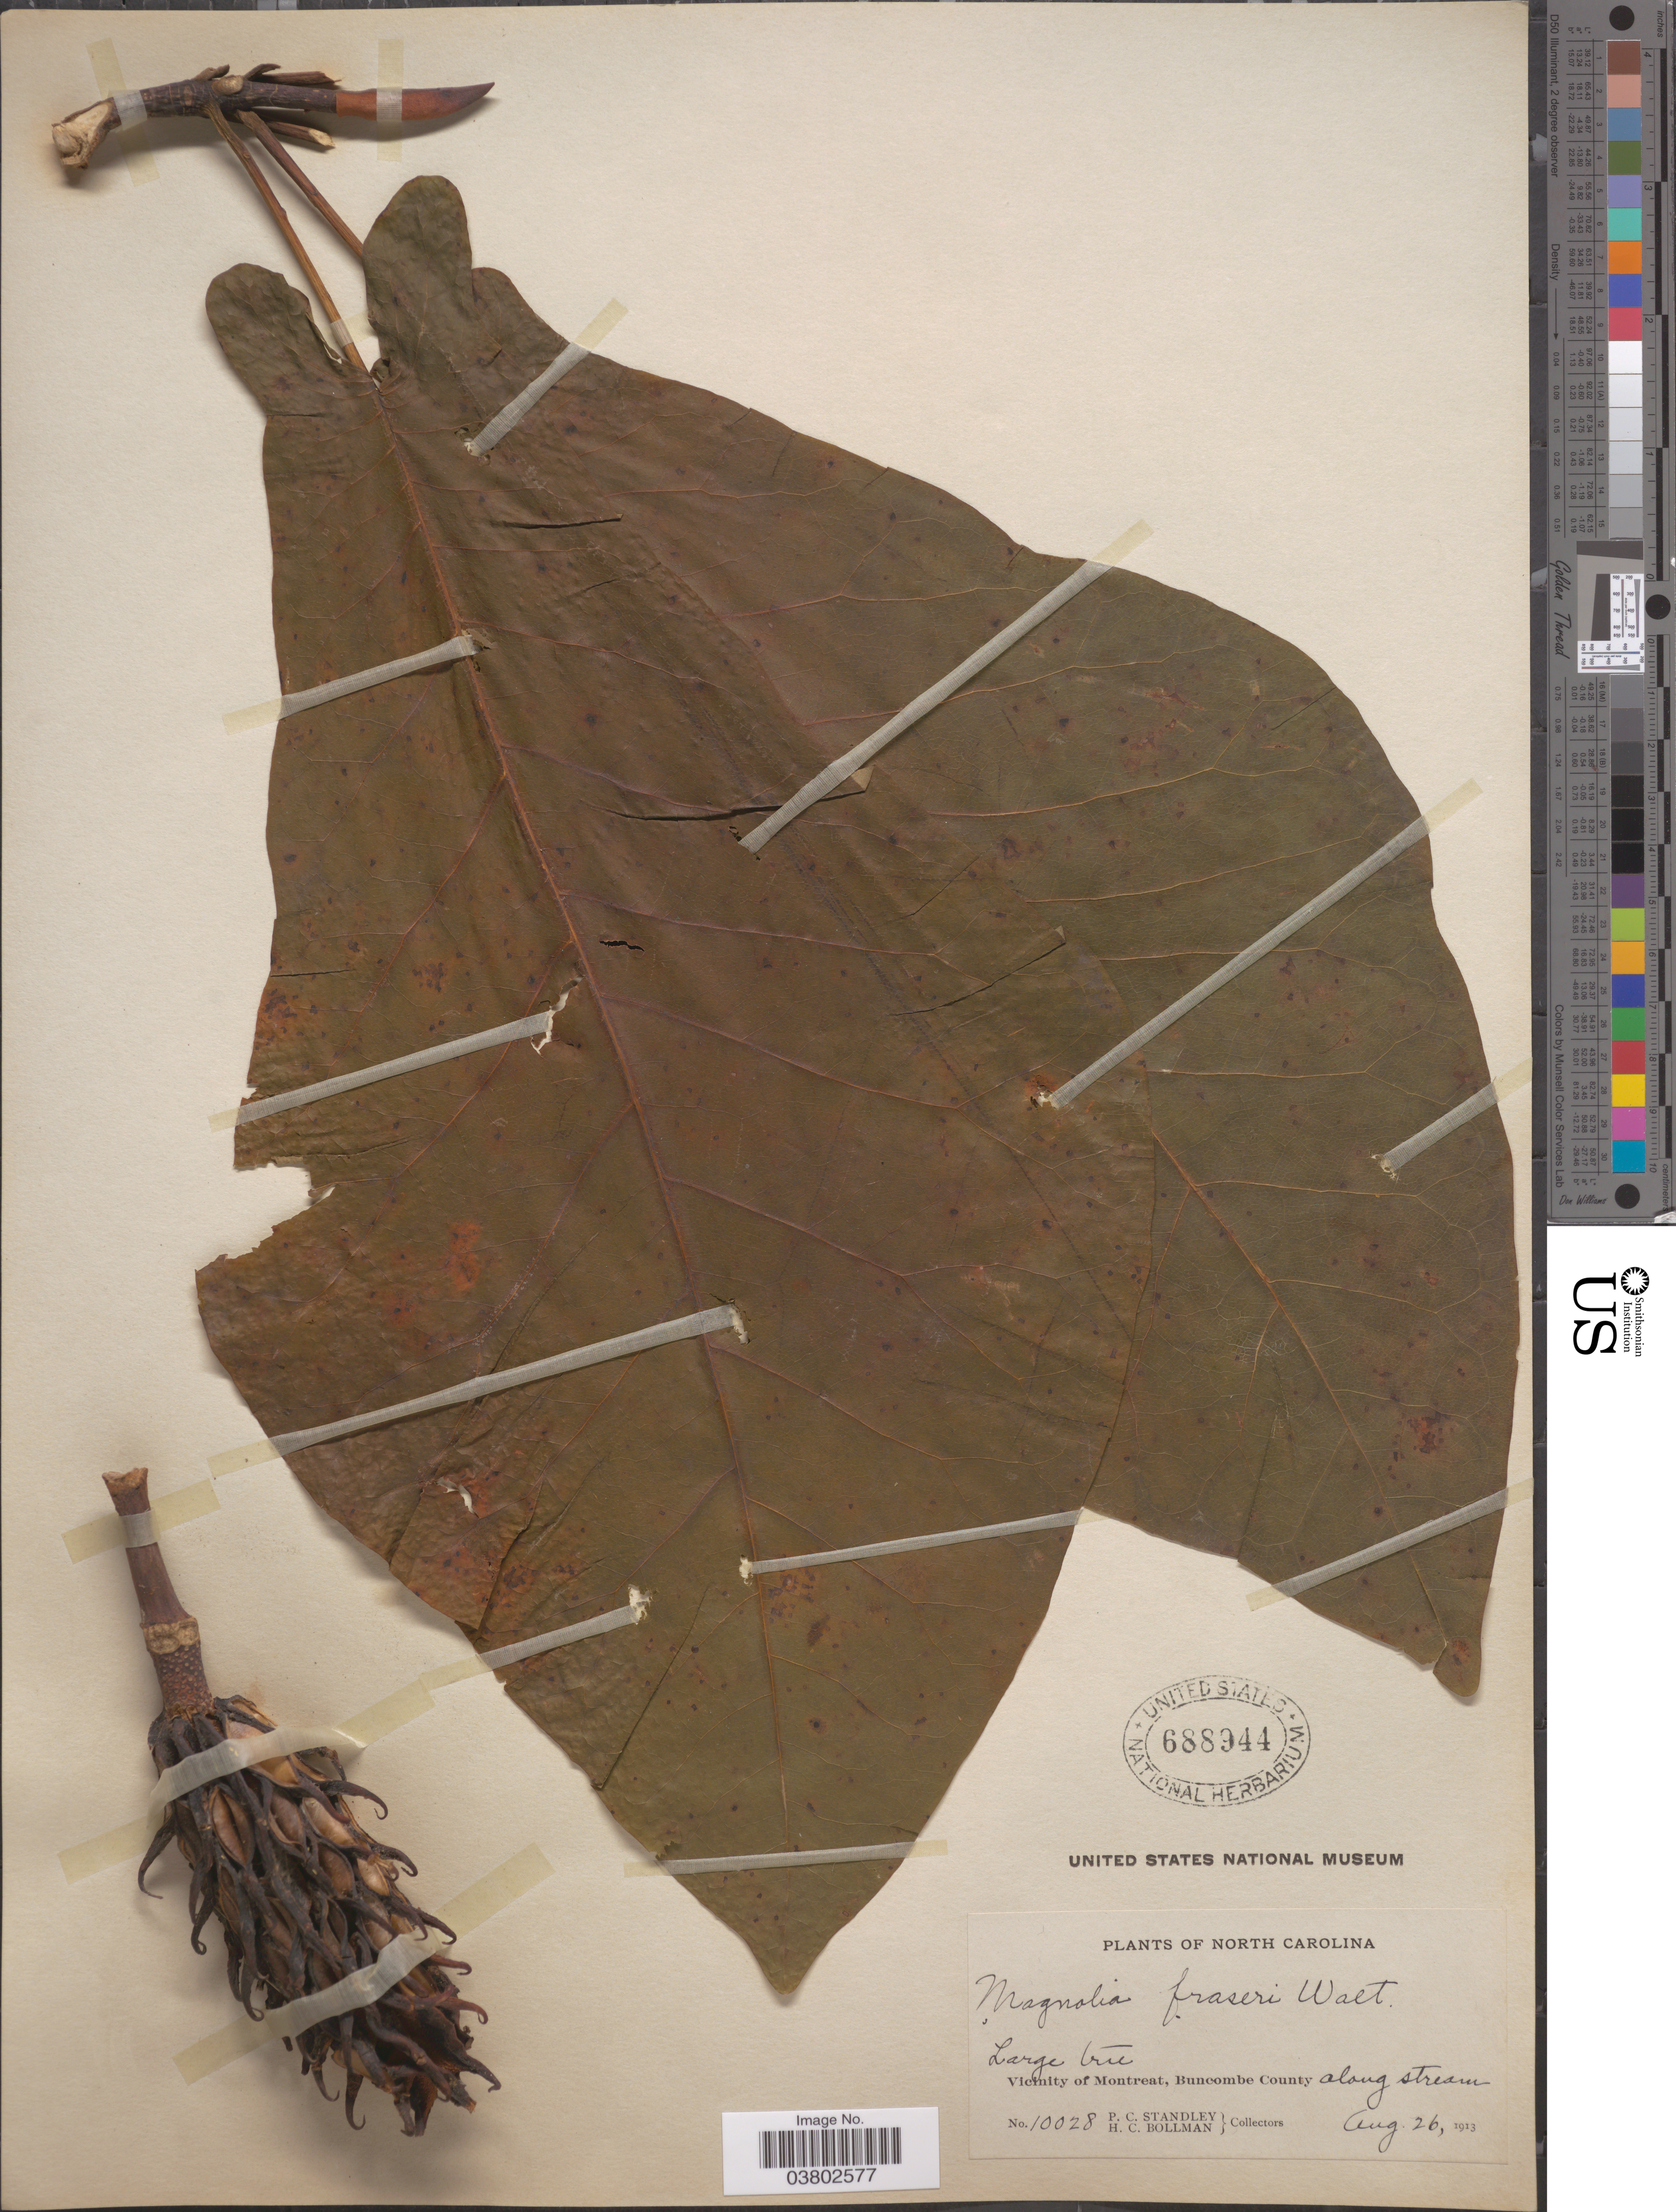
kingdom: Plantae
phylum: Tracheophyta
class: Magnoliopsida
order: Magnoliales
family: Magnoliaceae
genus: Magnolia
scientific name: Magnolia fraseri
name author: Walter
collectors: P. C. Standley & H. C. Bollman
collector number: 10028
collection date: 1913-08-26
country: United States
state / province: North Carolina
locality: Vicinity of Montreat, Buncombe County.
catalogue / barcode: US 688944